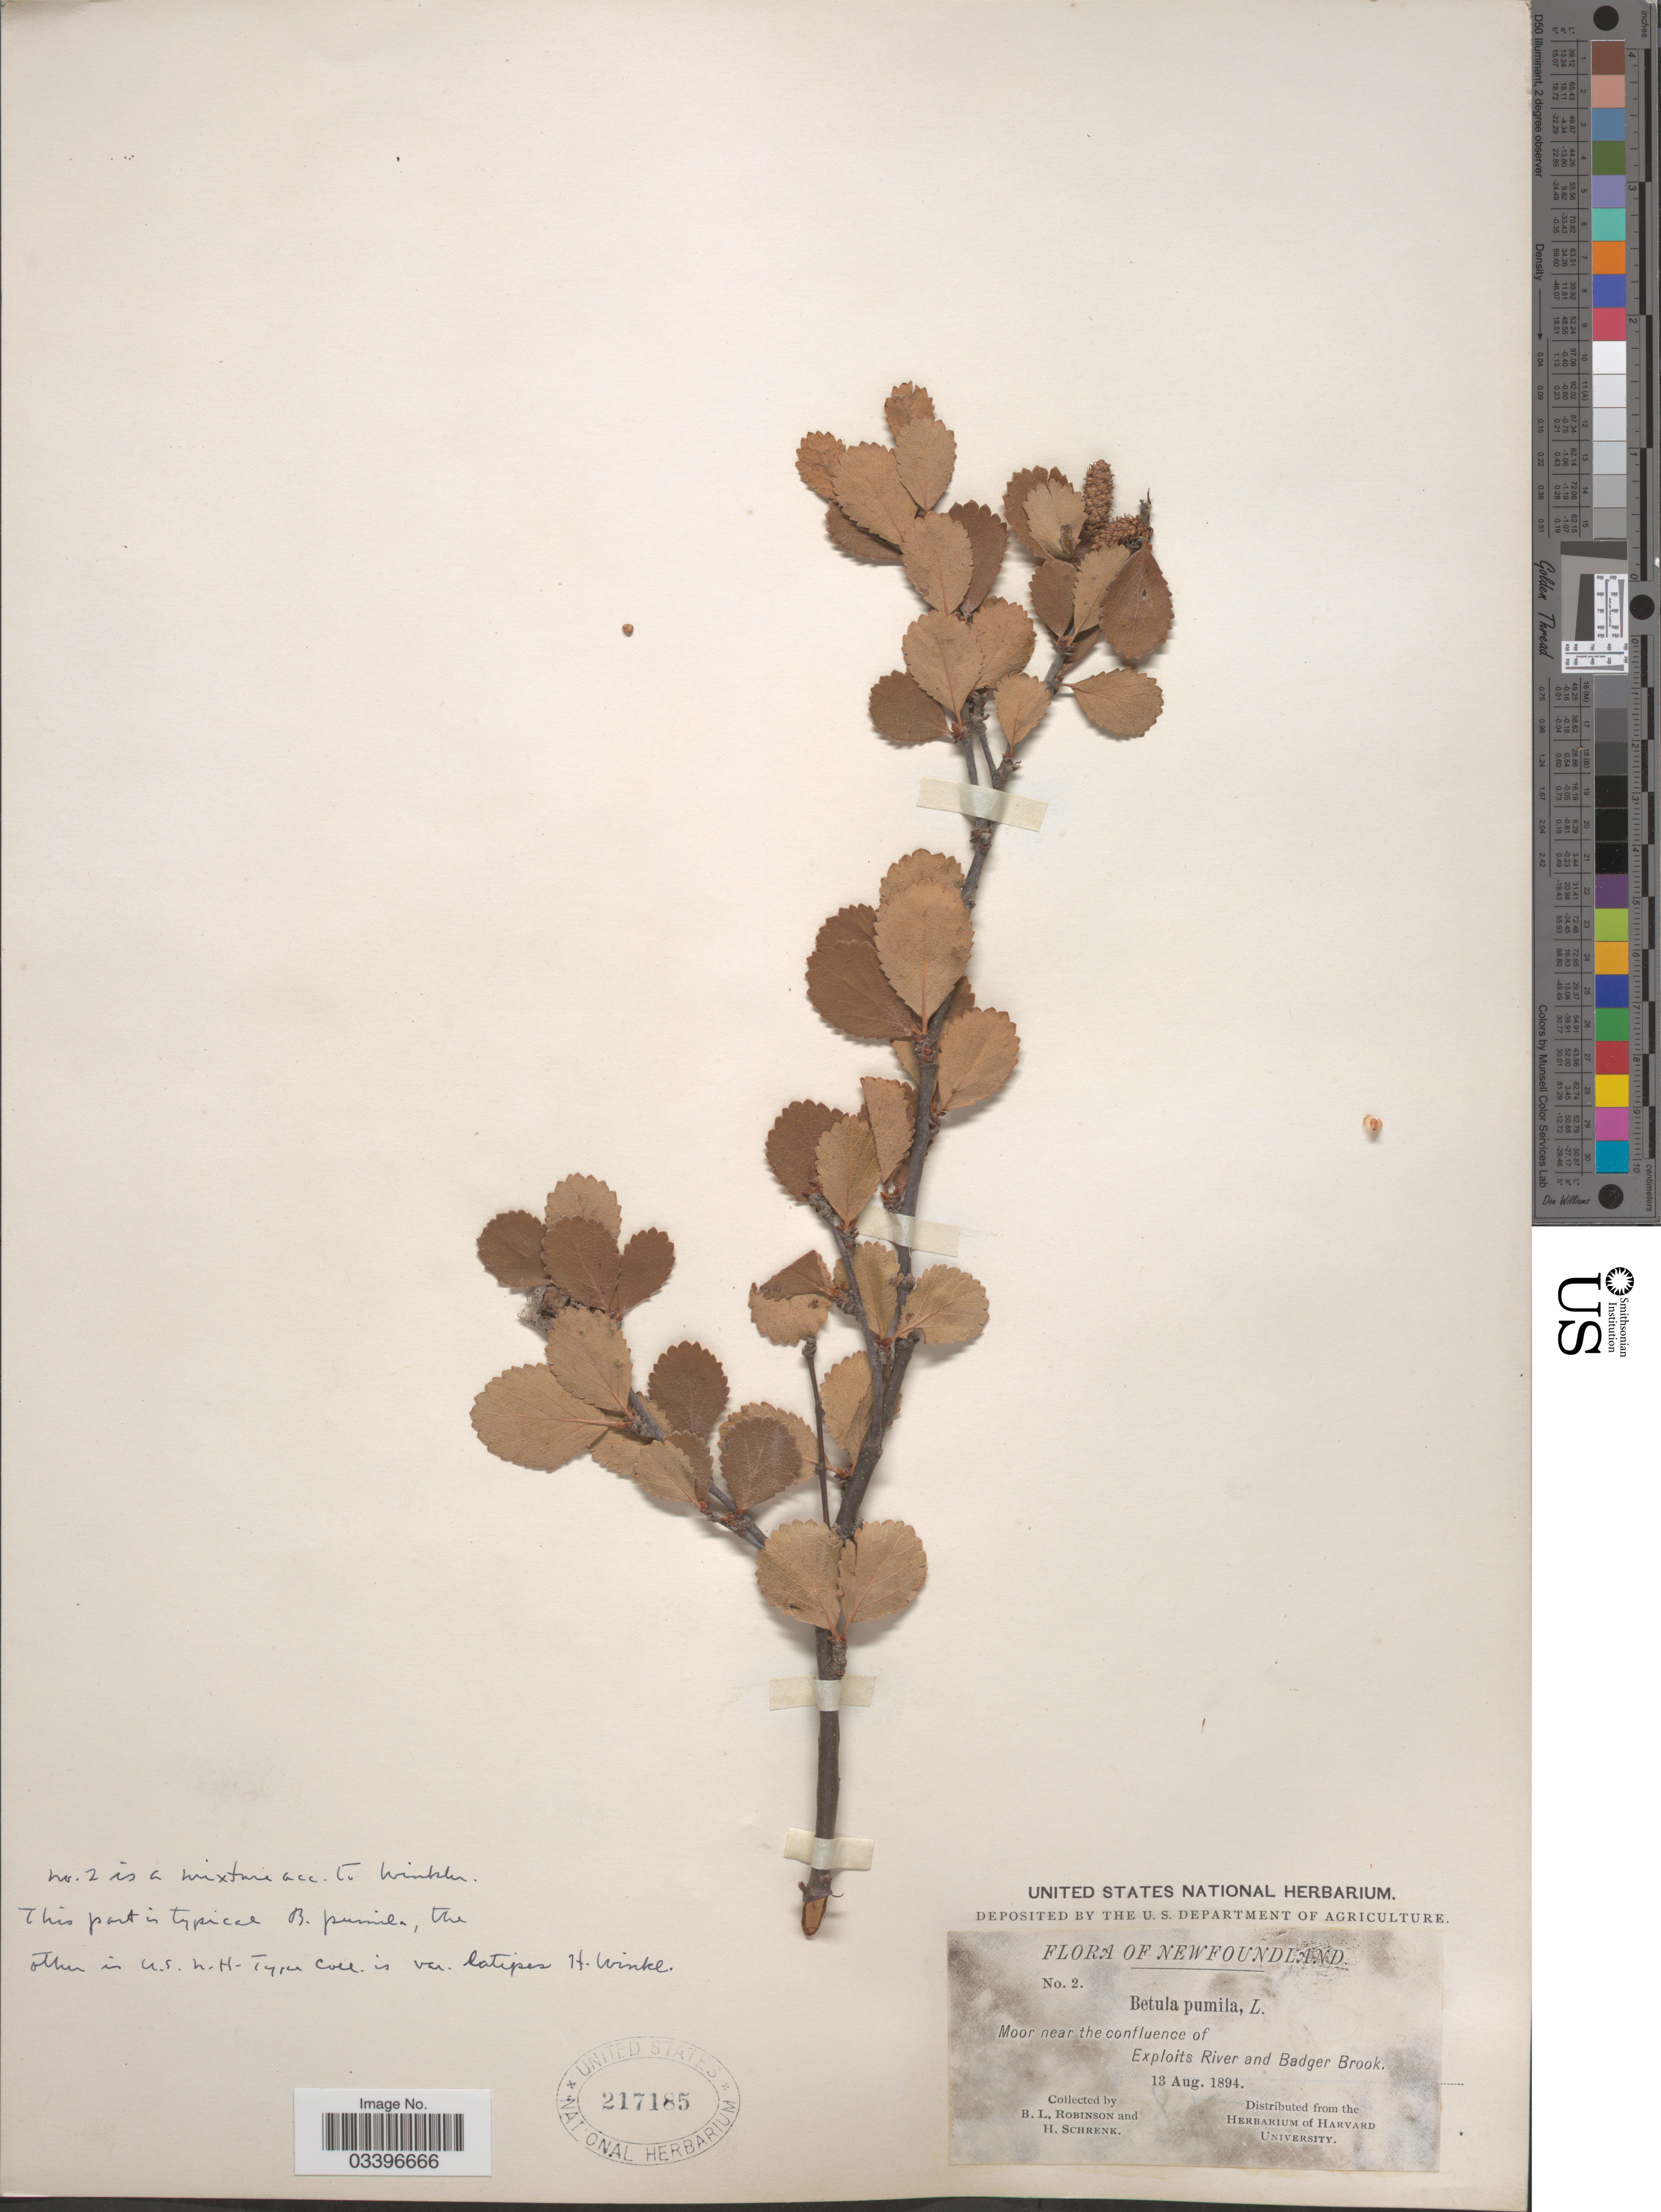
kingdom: Plantae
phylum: Tracheophyta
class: Magnoliopsida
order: Fagales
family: Betulaceae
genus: Betula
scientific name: Betula pumila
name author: L.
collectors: B. L. Robinson & H. Schrenk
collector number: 2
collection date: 1894-08-13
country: Canada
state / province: Newfoundland and Labrador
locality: Moor near the confluence of Exploits River and Badger Brook.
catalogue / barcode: US 217185